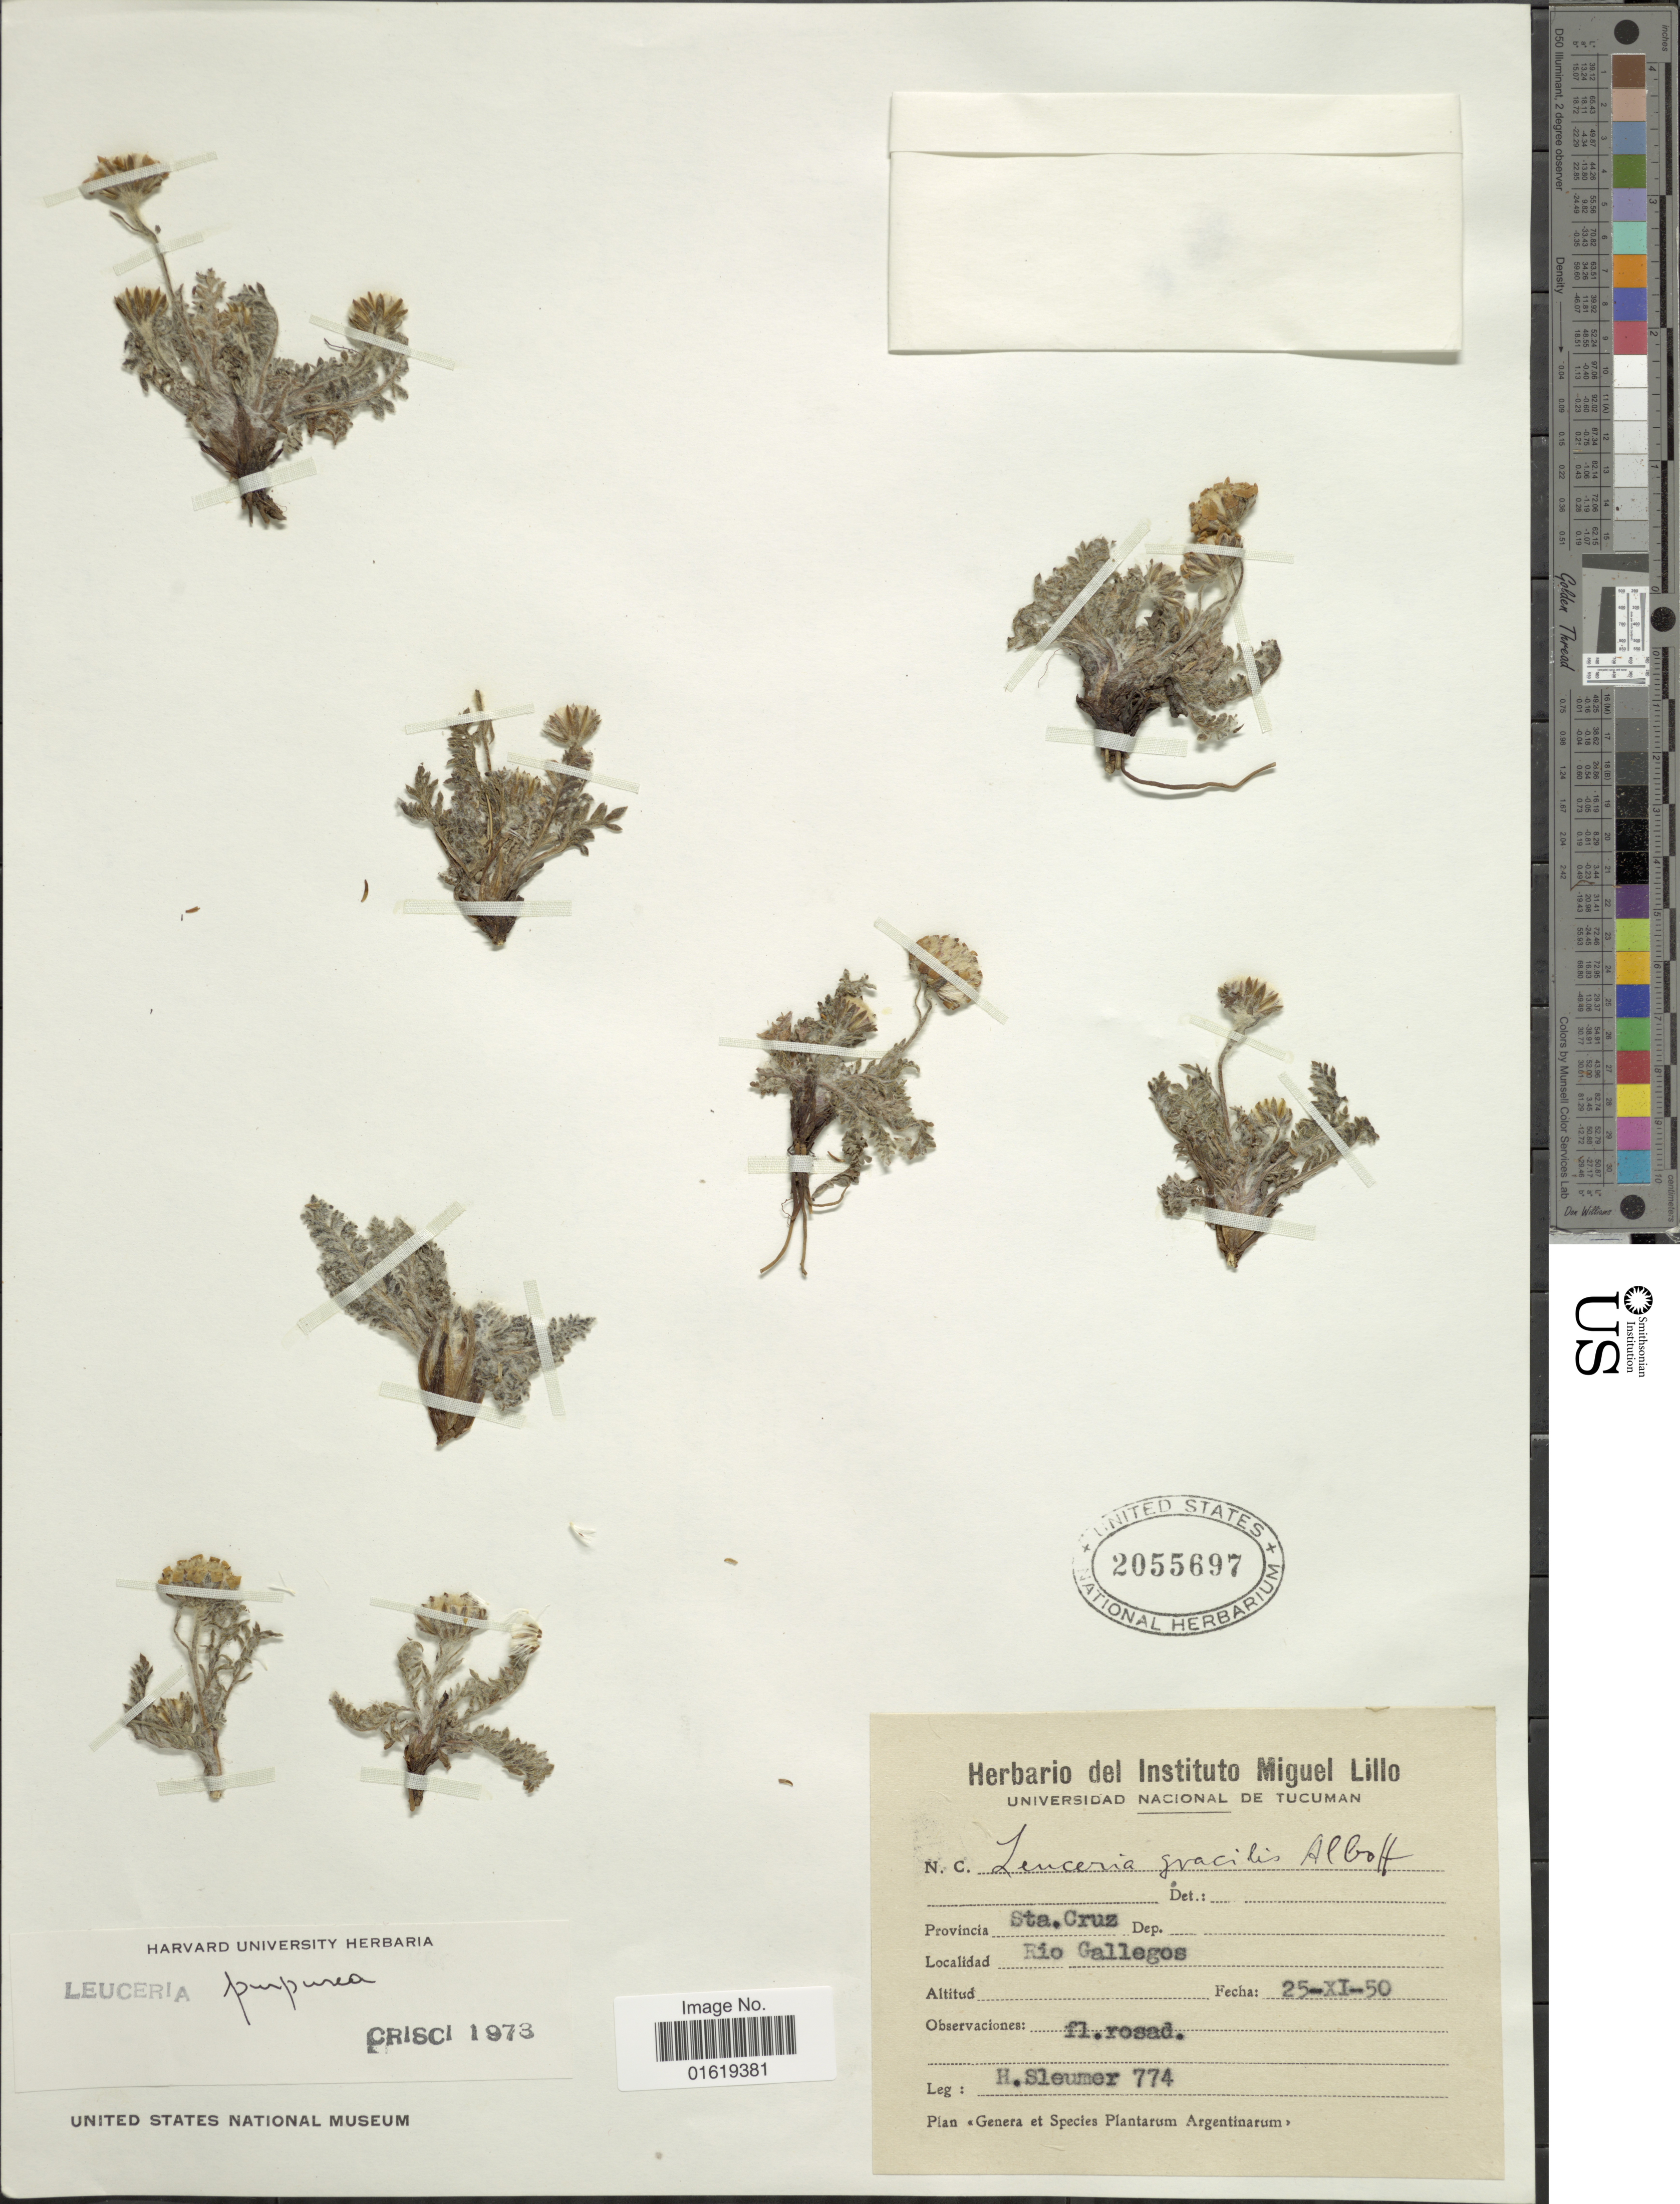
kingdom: Plantae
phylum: Tracheophyta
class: Magnoliopsida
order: Asterales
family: Asteraceae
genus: Leucheria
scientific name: Leucheria purpurea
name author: (Vahl) Hook. & Arn.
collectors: H. O. Sleumer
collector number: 774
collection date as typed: Transcribed d/m/y: 25/11/50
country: Argentina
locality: Provincia Sta. Cruz. Rio Gallegos.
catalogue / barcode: US 2055697